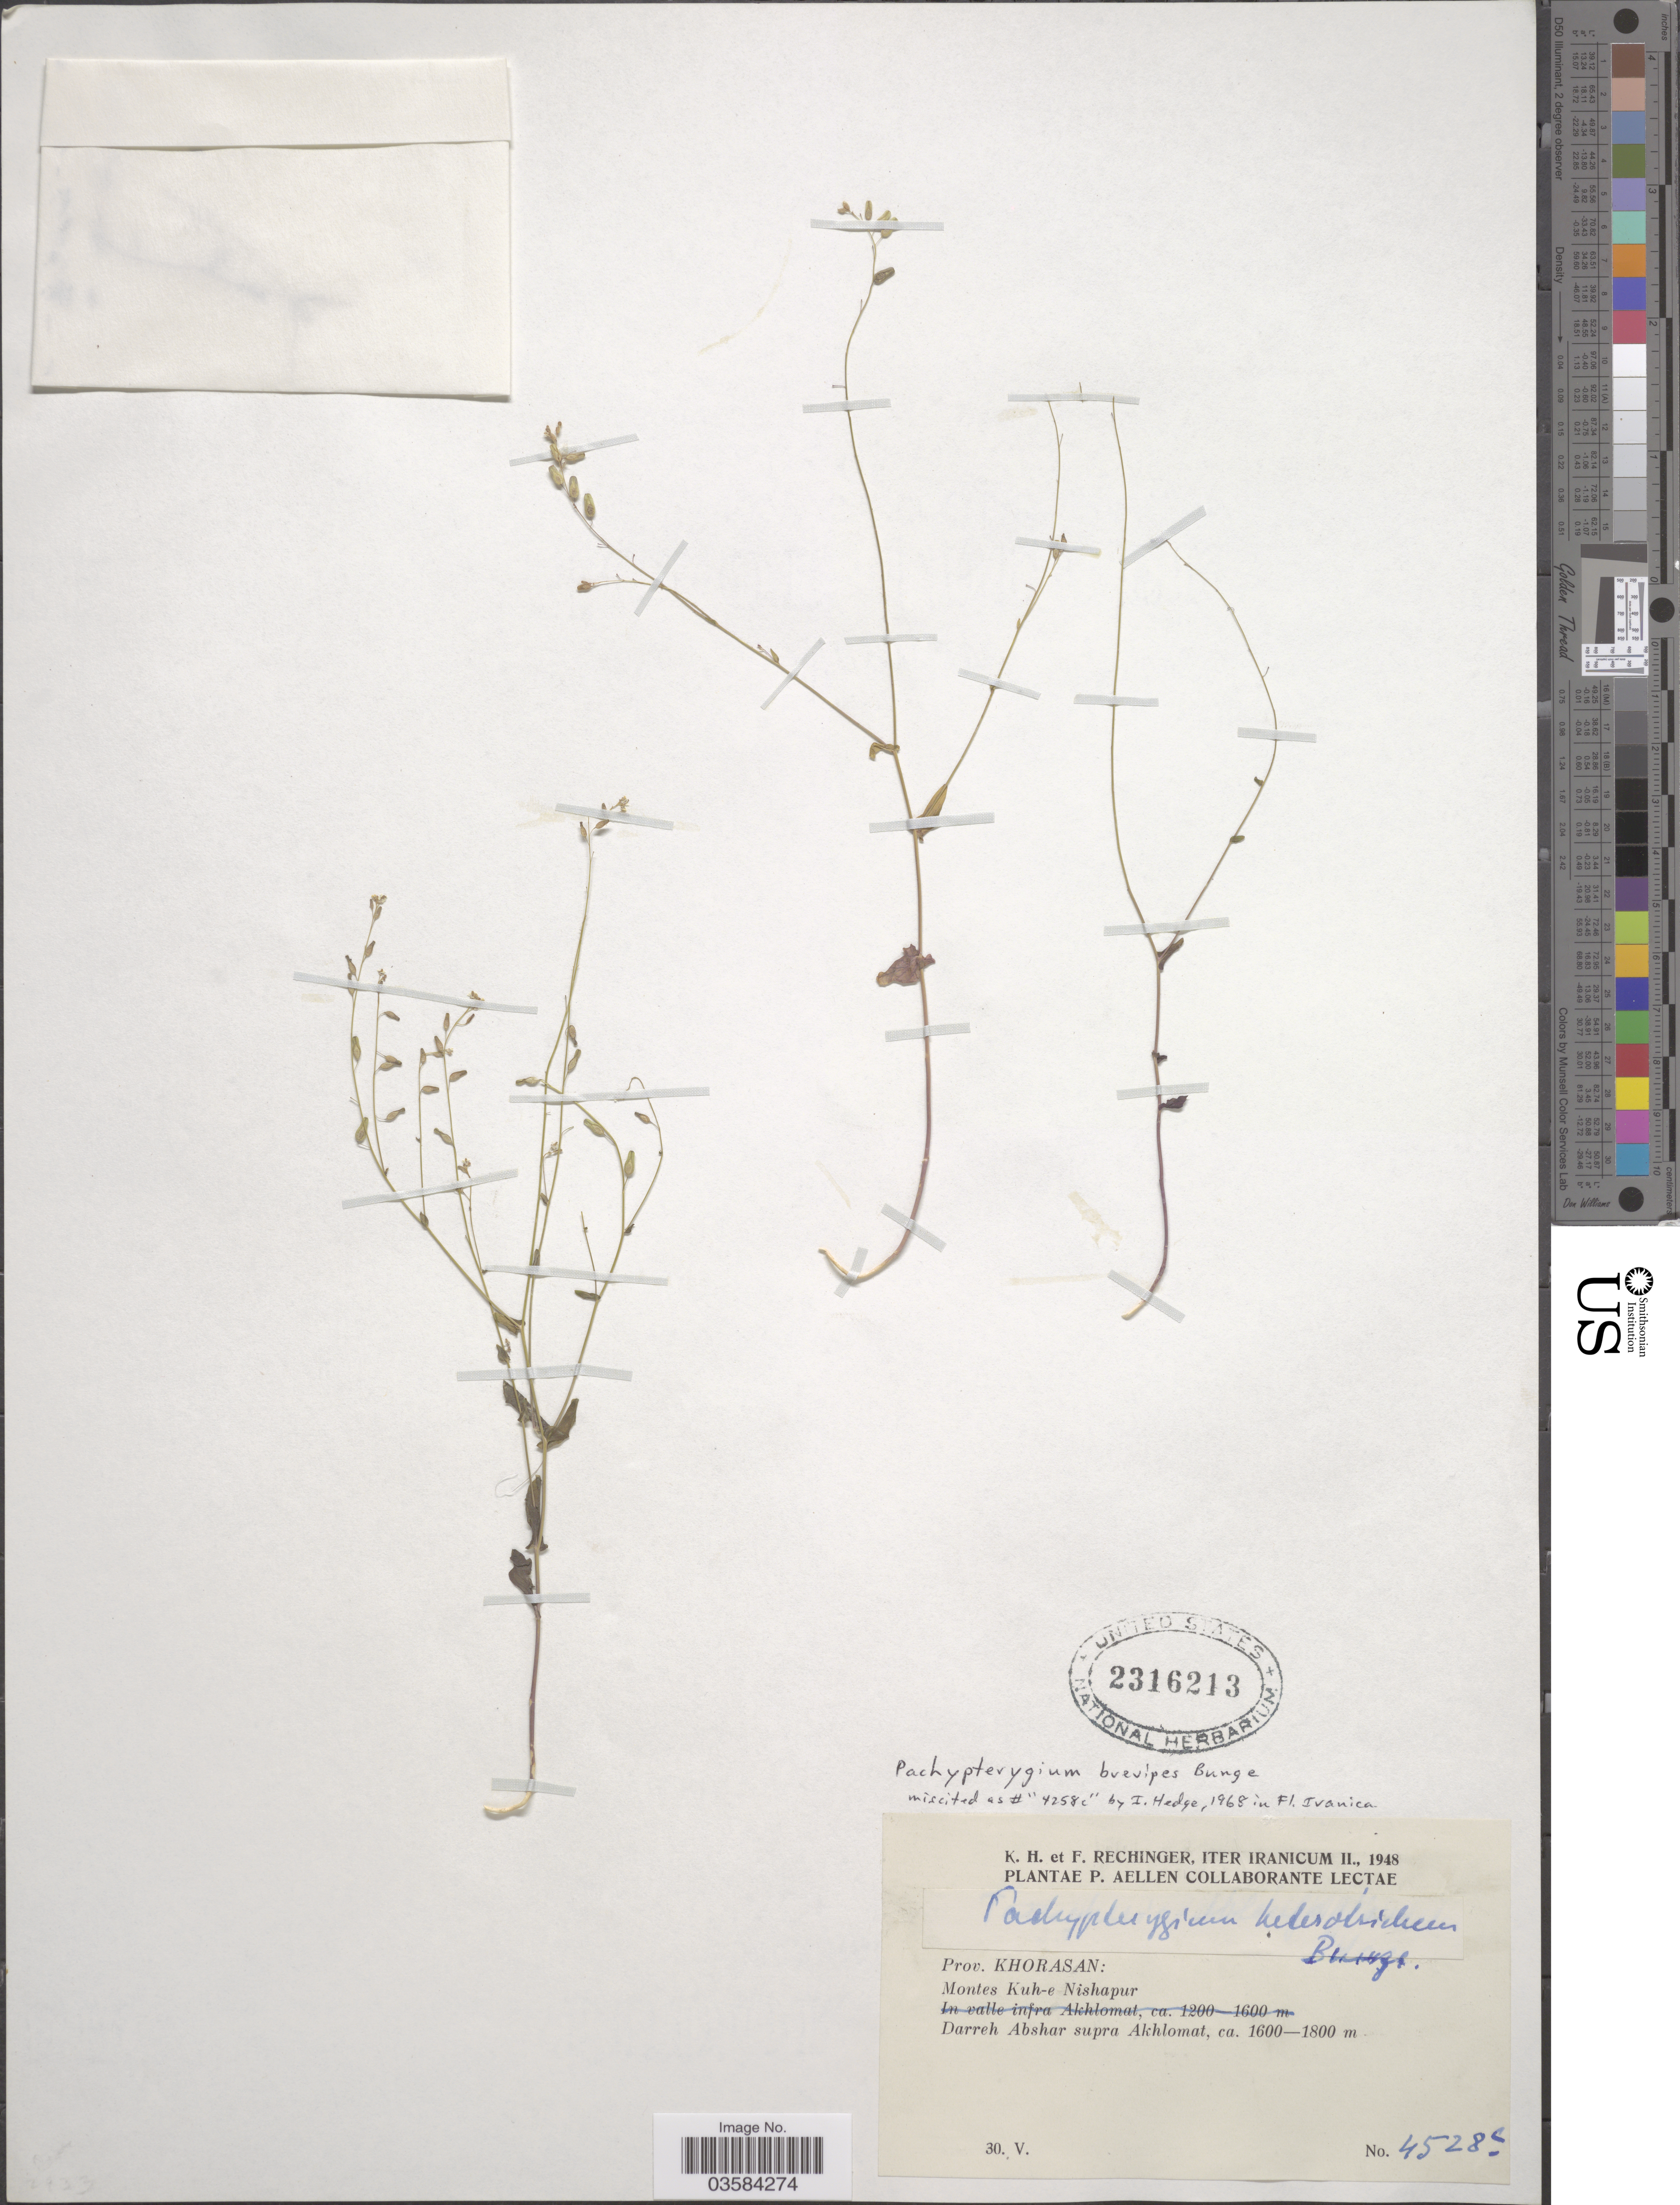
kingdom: Plantae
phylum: Tracheophyta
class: Magnoliopsida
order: Brassicales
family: Brassicaceae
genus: Pachypterygium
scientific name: Pachypterygium brevipes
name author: Bunge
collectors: K. H. Rechinger & F. Rechinger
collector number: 45285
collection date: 1948-05-30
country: Iran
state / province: Khorasan [obsolete]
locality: Montes Kuh-e Nishapur. Darreh Abshar supra Akhlomat.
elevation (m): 1600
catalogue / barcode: US 2316213